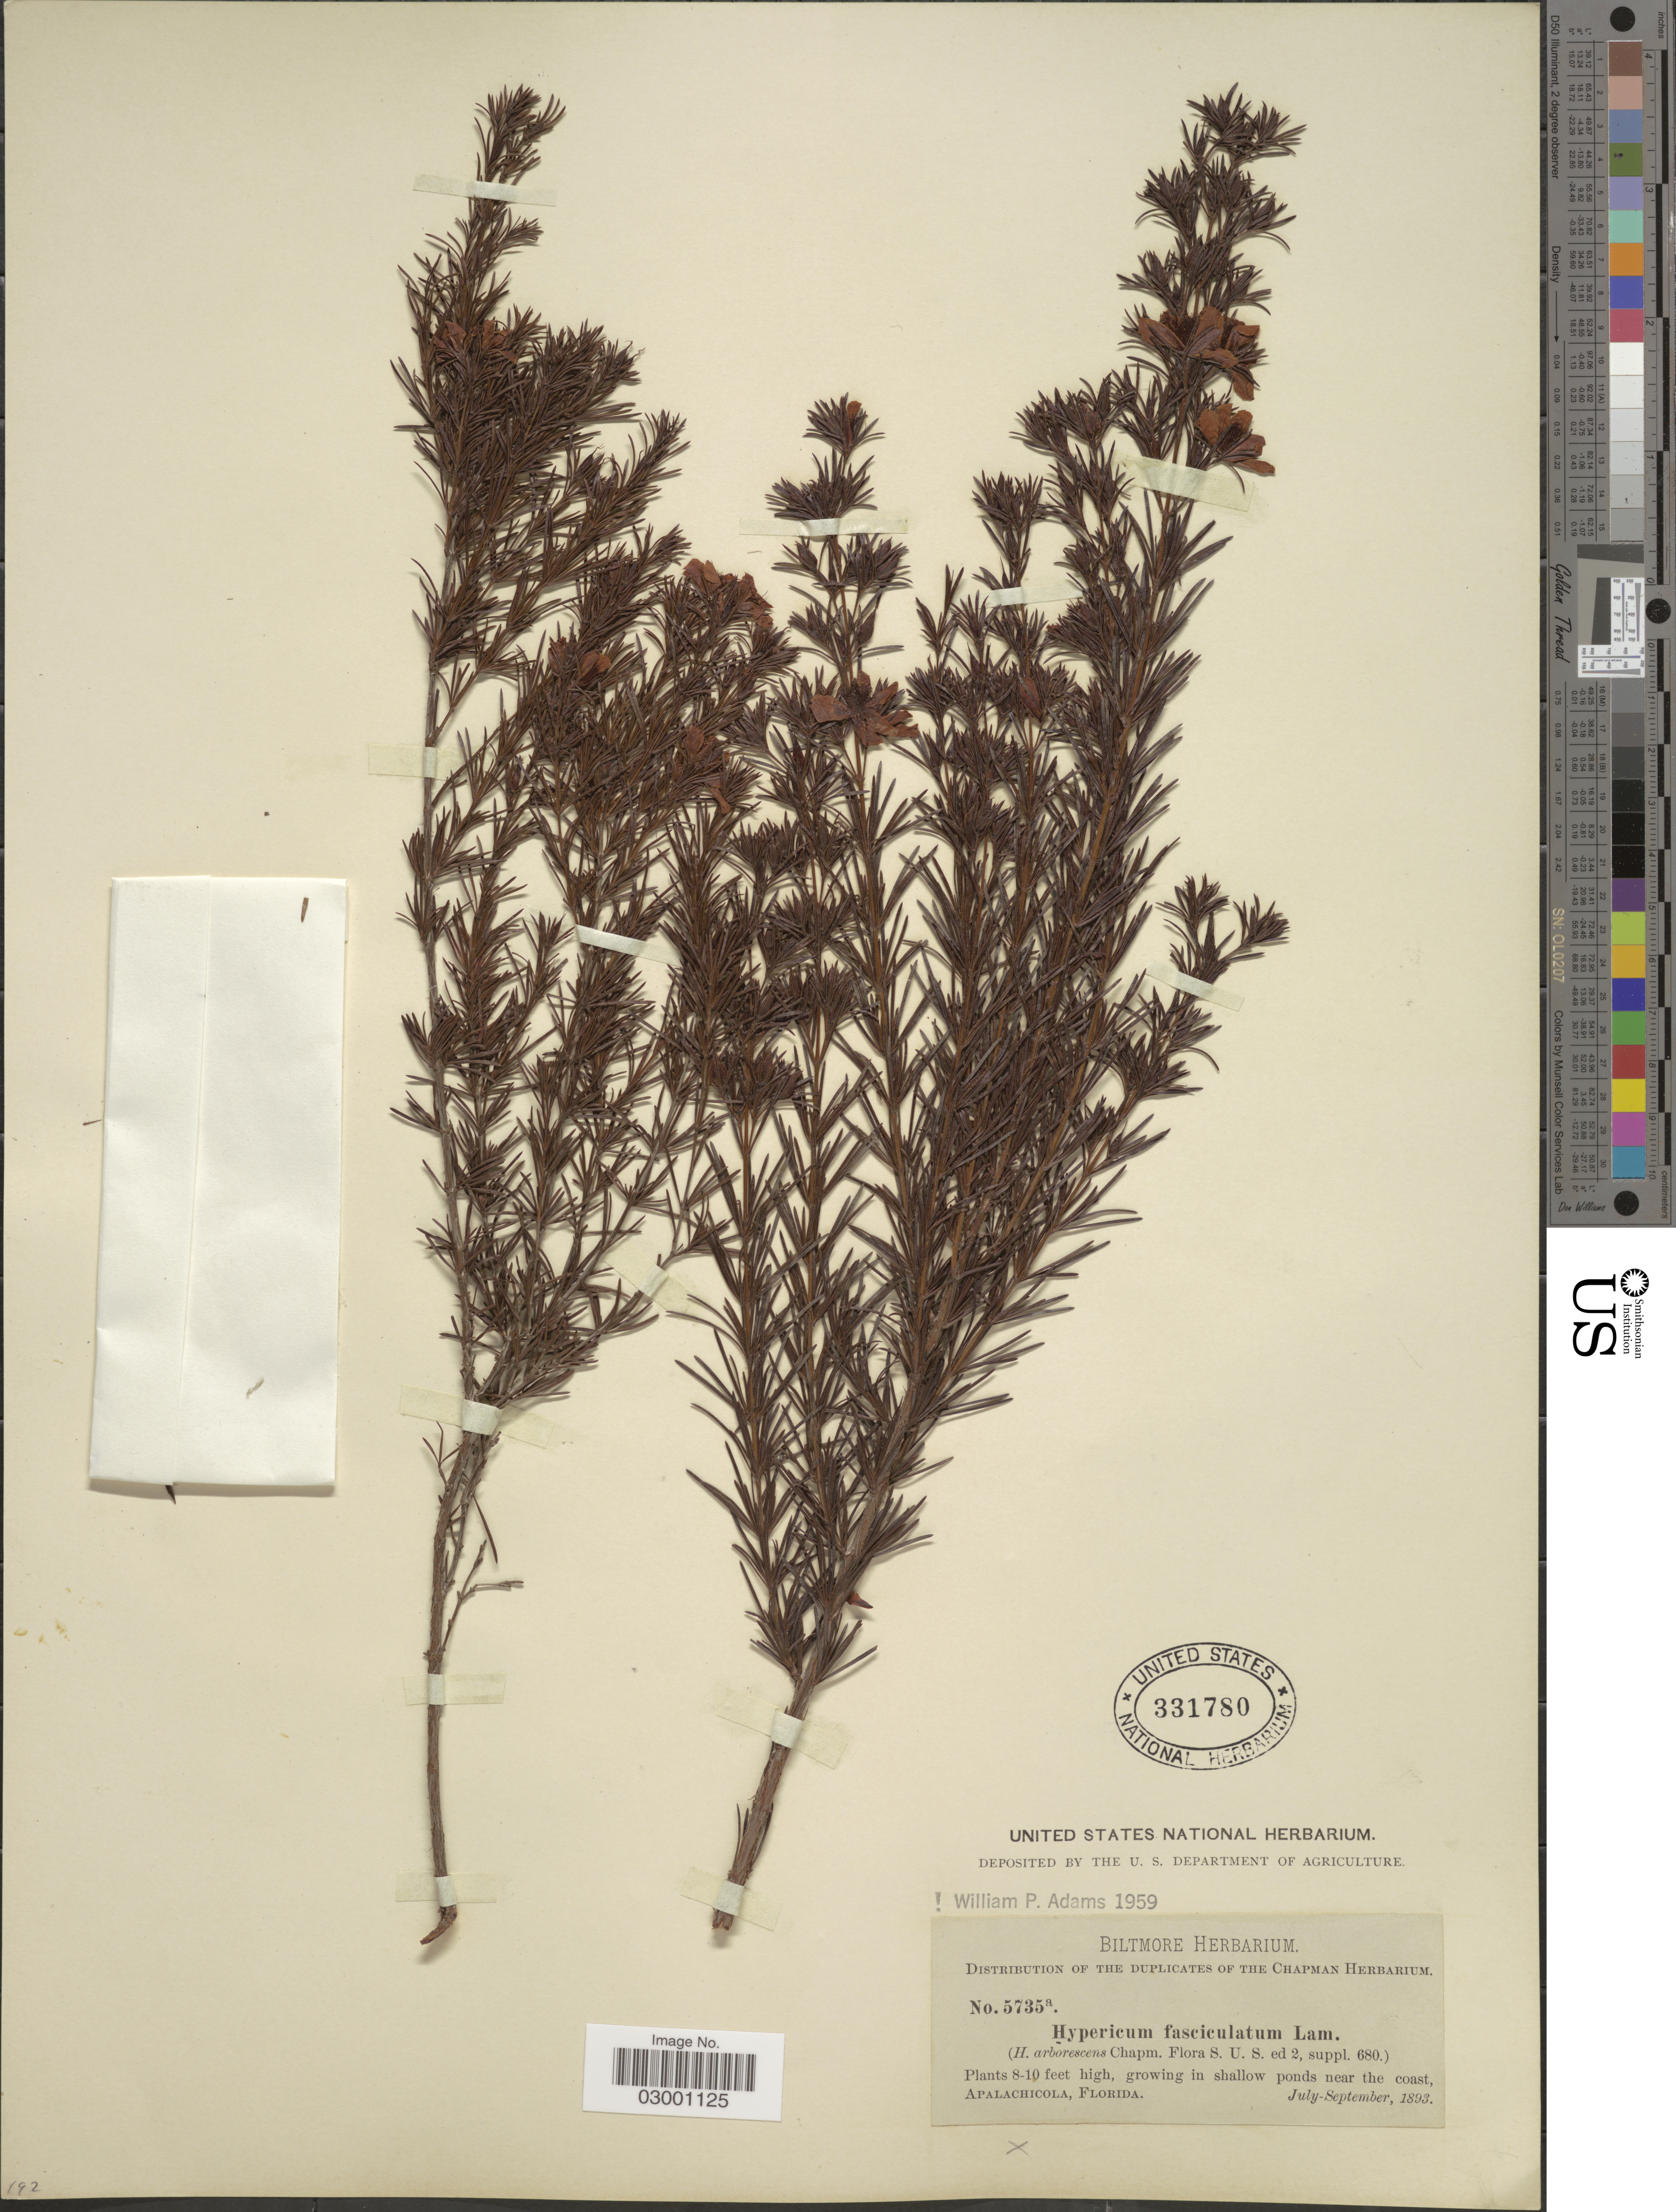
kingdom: Plantae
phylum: Tracheophyta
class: Magnoliopsida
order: Malpighiales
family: Hypericaceae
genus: Hypericum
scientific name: Hypericum fasciculatum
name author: Lam.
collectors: ex herb. Biltmore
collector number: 5735a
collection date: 1893-07/1893-09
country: United States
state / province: Florida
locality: Apalachicola, Florida.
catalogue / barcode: US 331780